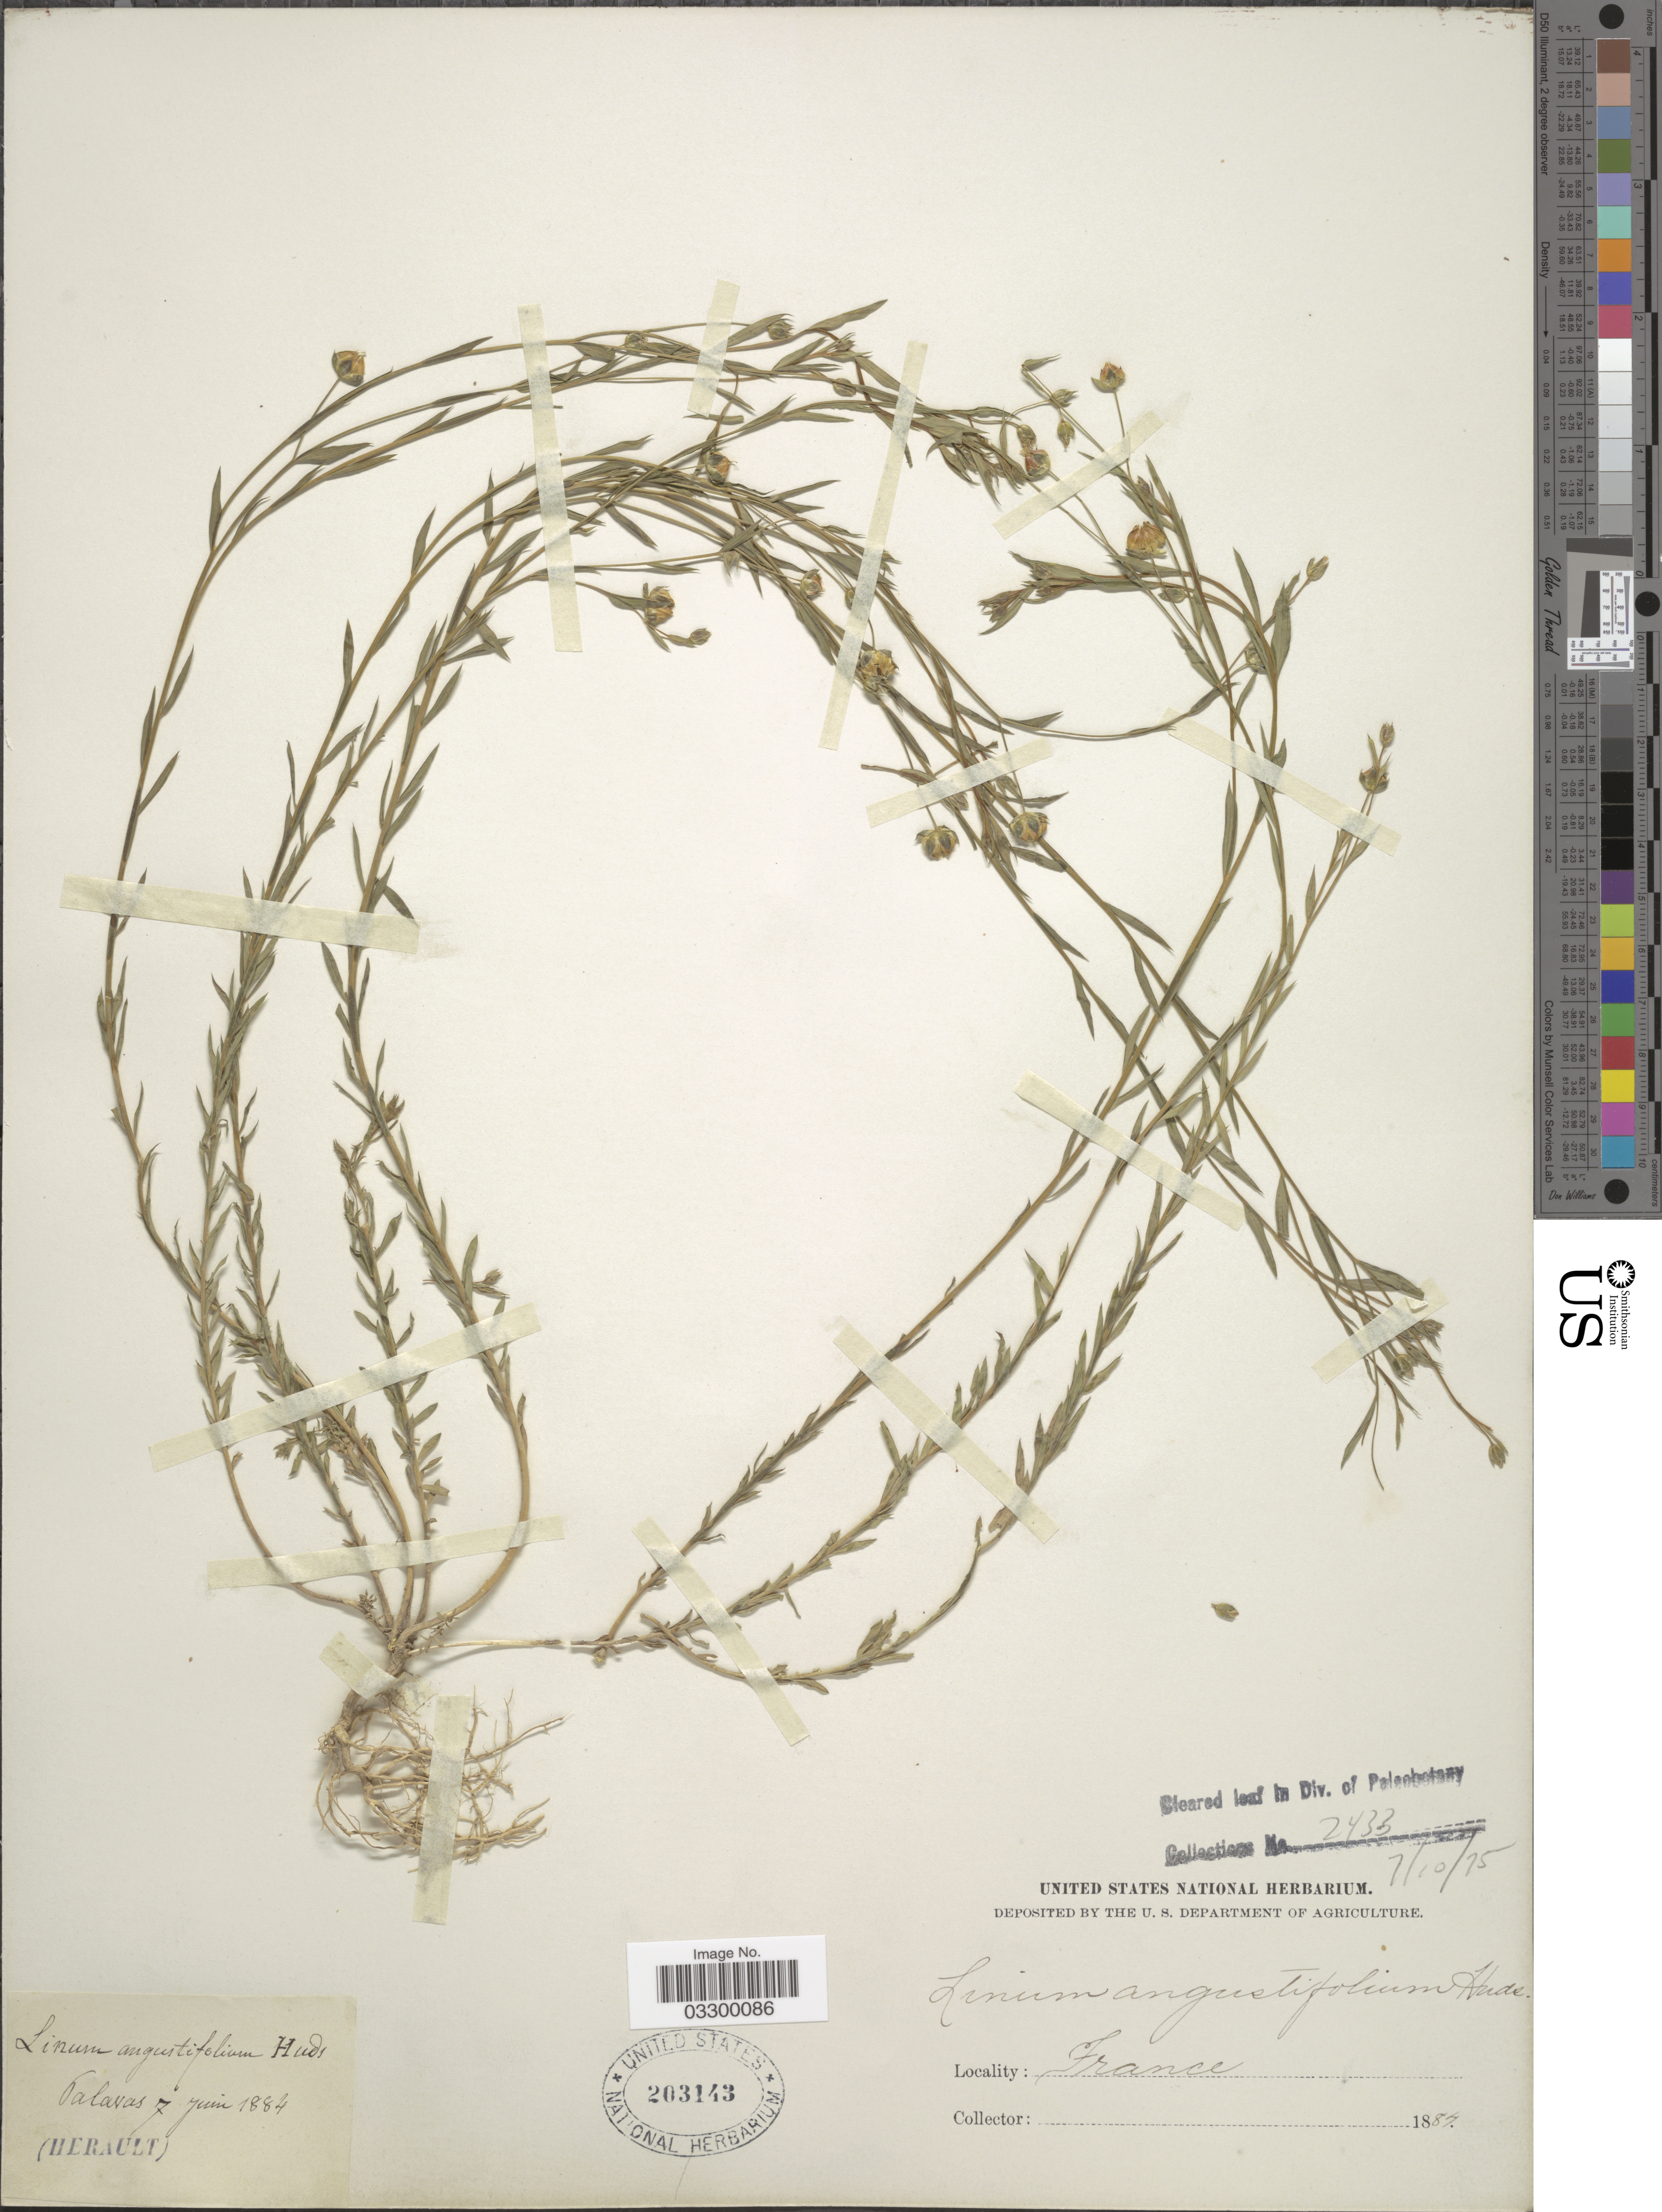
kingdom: Plantae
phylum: Tracheophyta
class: Magnoliopsida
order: Malpighiales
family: Linaceae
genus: Linum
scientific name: Linum angustifolium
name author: Huds.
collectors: ex herb. United States National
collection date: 1884-06-07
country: France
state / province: Occitanie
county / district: Hérault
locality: Talavas. (Herault).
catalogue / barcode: US 203143